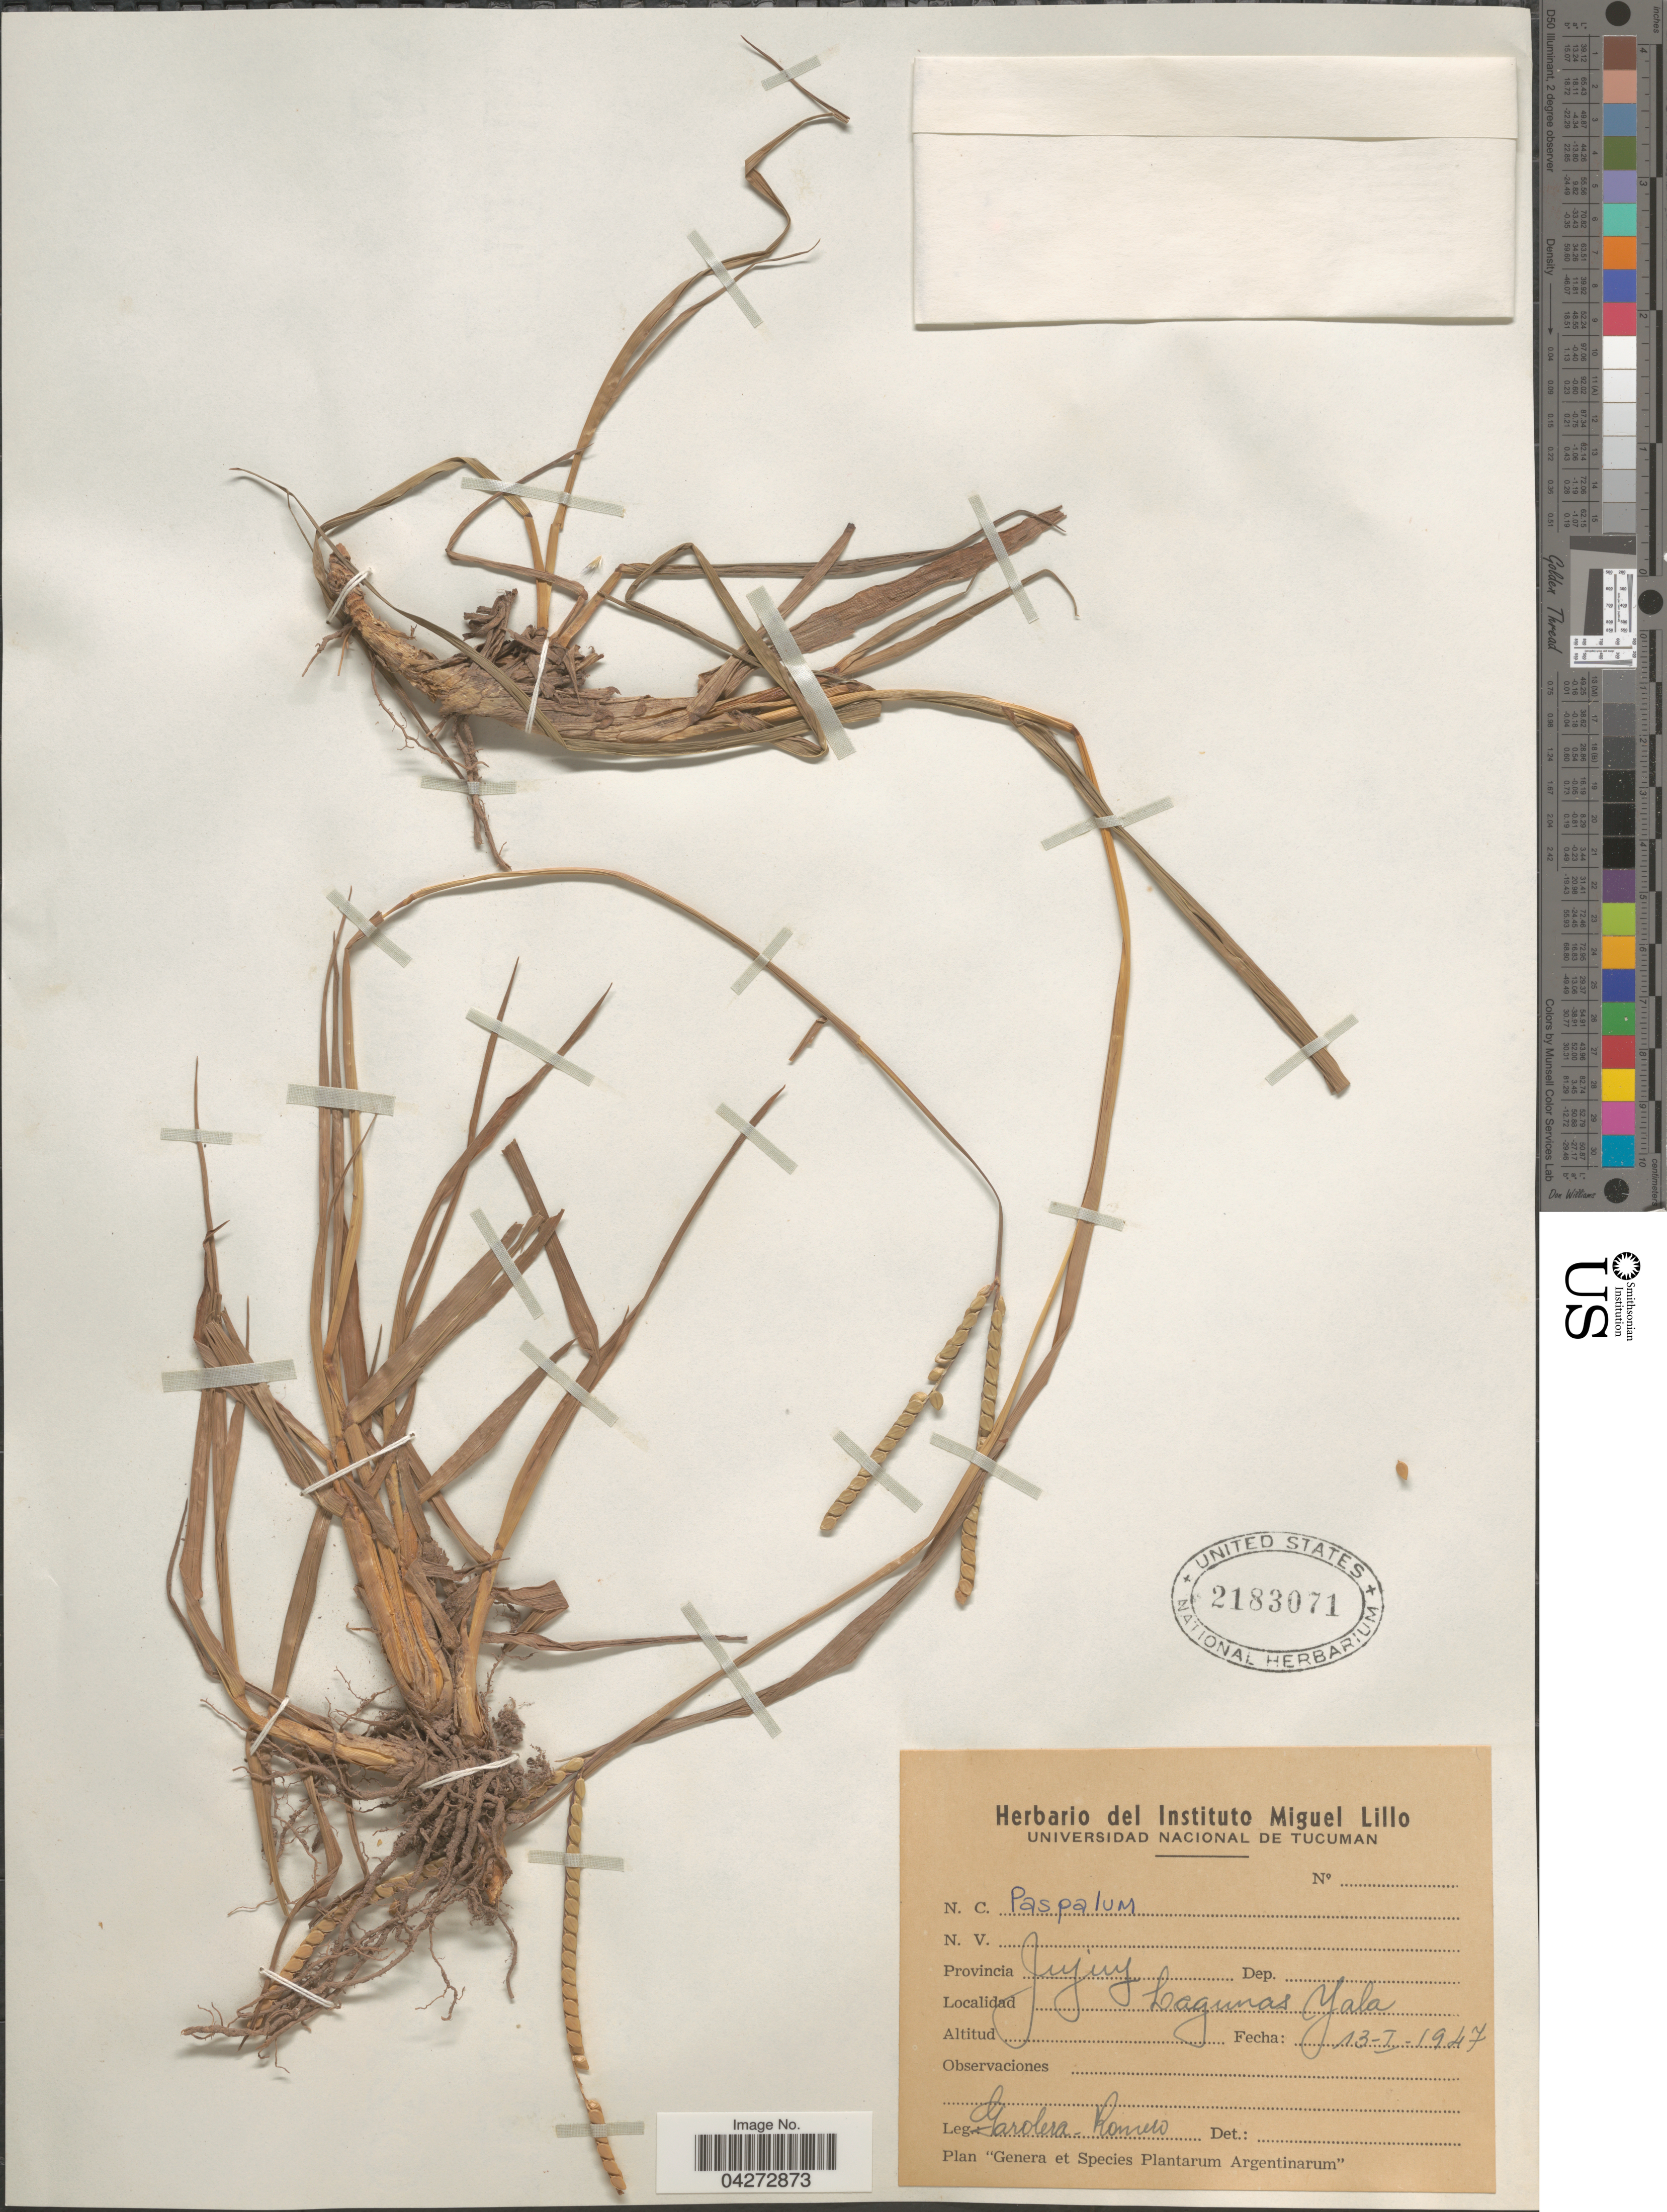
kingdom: Plantae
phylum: Tracheophyta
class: Liliopsida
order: Poales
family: Poaceae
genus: Paspalum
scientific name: Paspalum notatum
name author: Flüggé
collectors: Garolera & -. Romero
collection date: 1947-01-13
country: Argentina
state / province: Jujuy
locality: Lagunas Yala.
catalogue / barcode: US 2183071